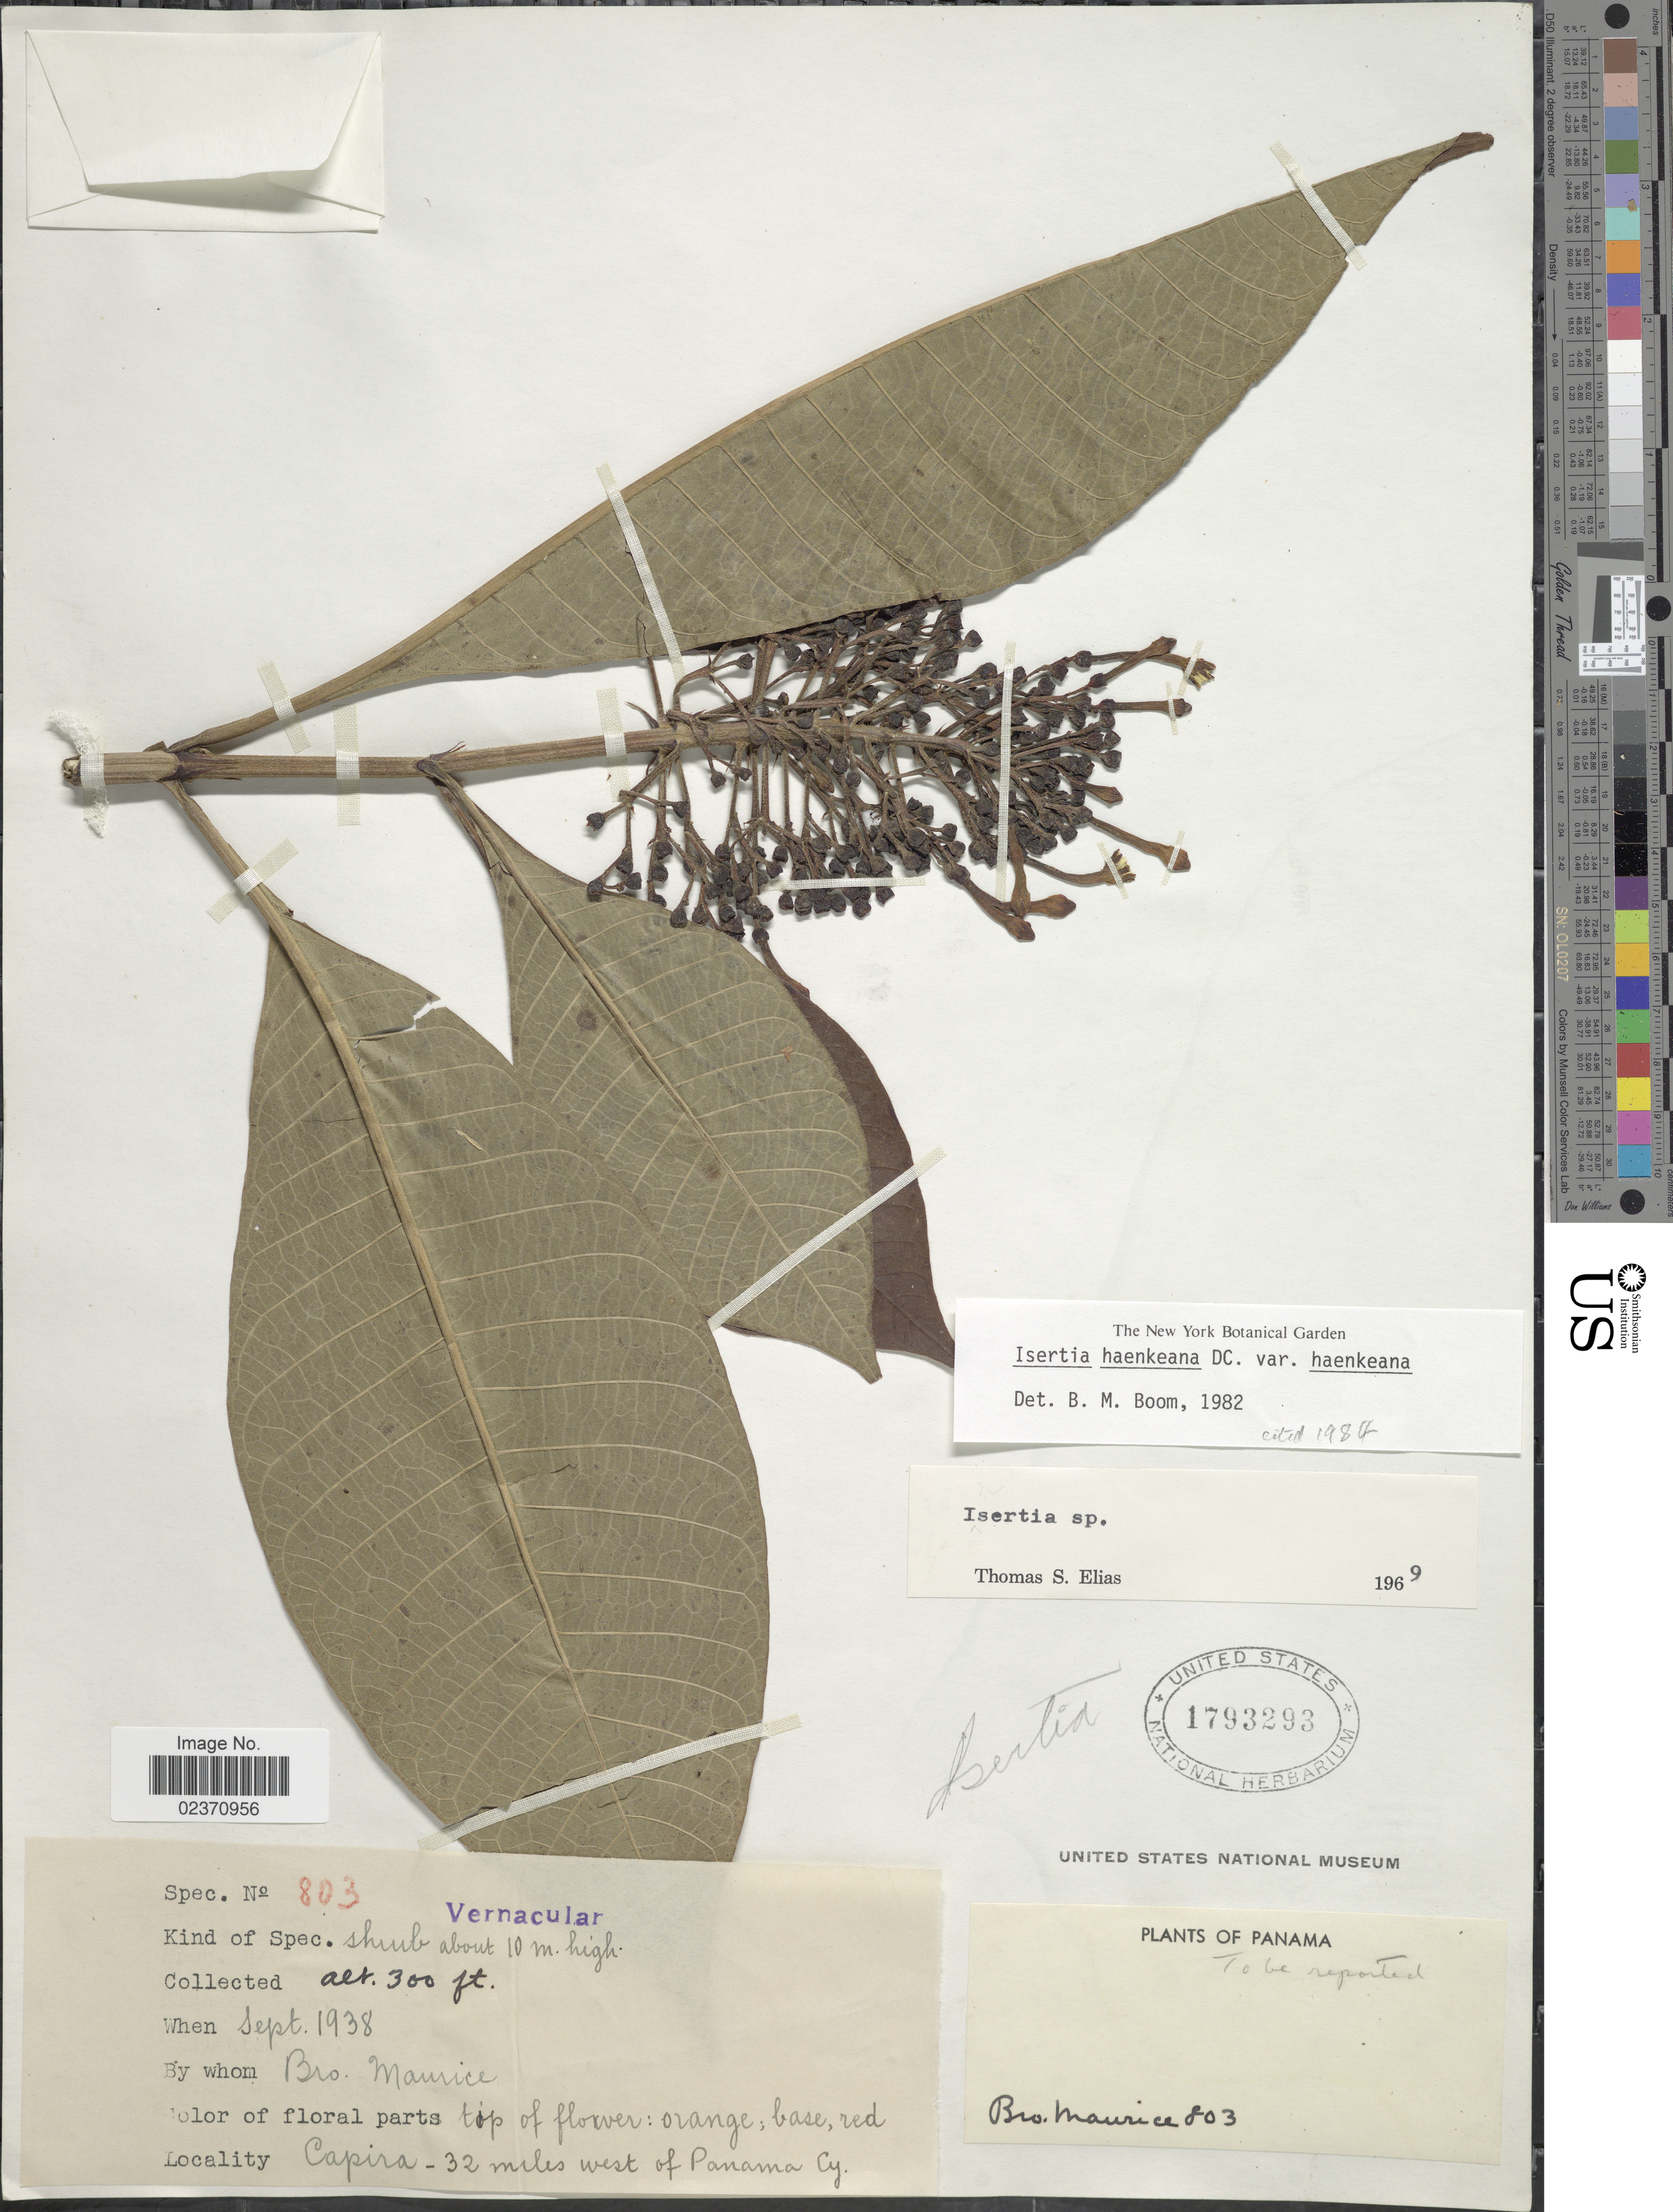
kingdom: Plantae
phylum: Tracheophyta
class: Magnoliopsida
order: Gentianales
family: Rubiaceae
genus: Isertia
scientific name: Isertia haenkeana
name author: DC.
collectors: B. Maurice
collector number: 803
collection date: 1938-09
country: Panama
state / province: Panamá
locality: Capira-32 miles west of Panama Cy.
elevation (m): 91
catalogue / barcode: US 1793293